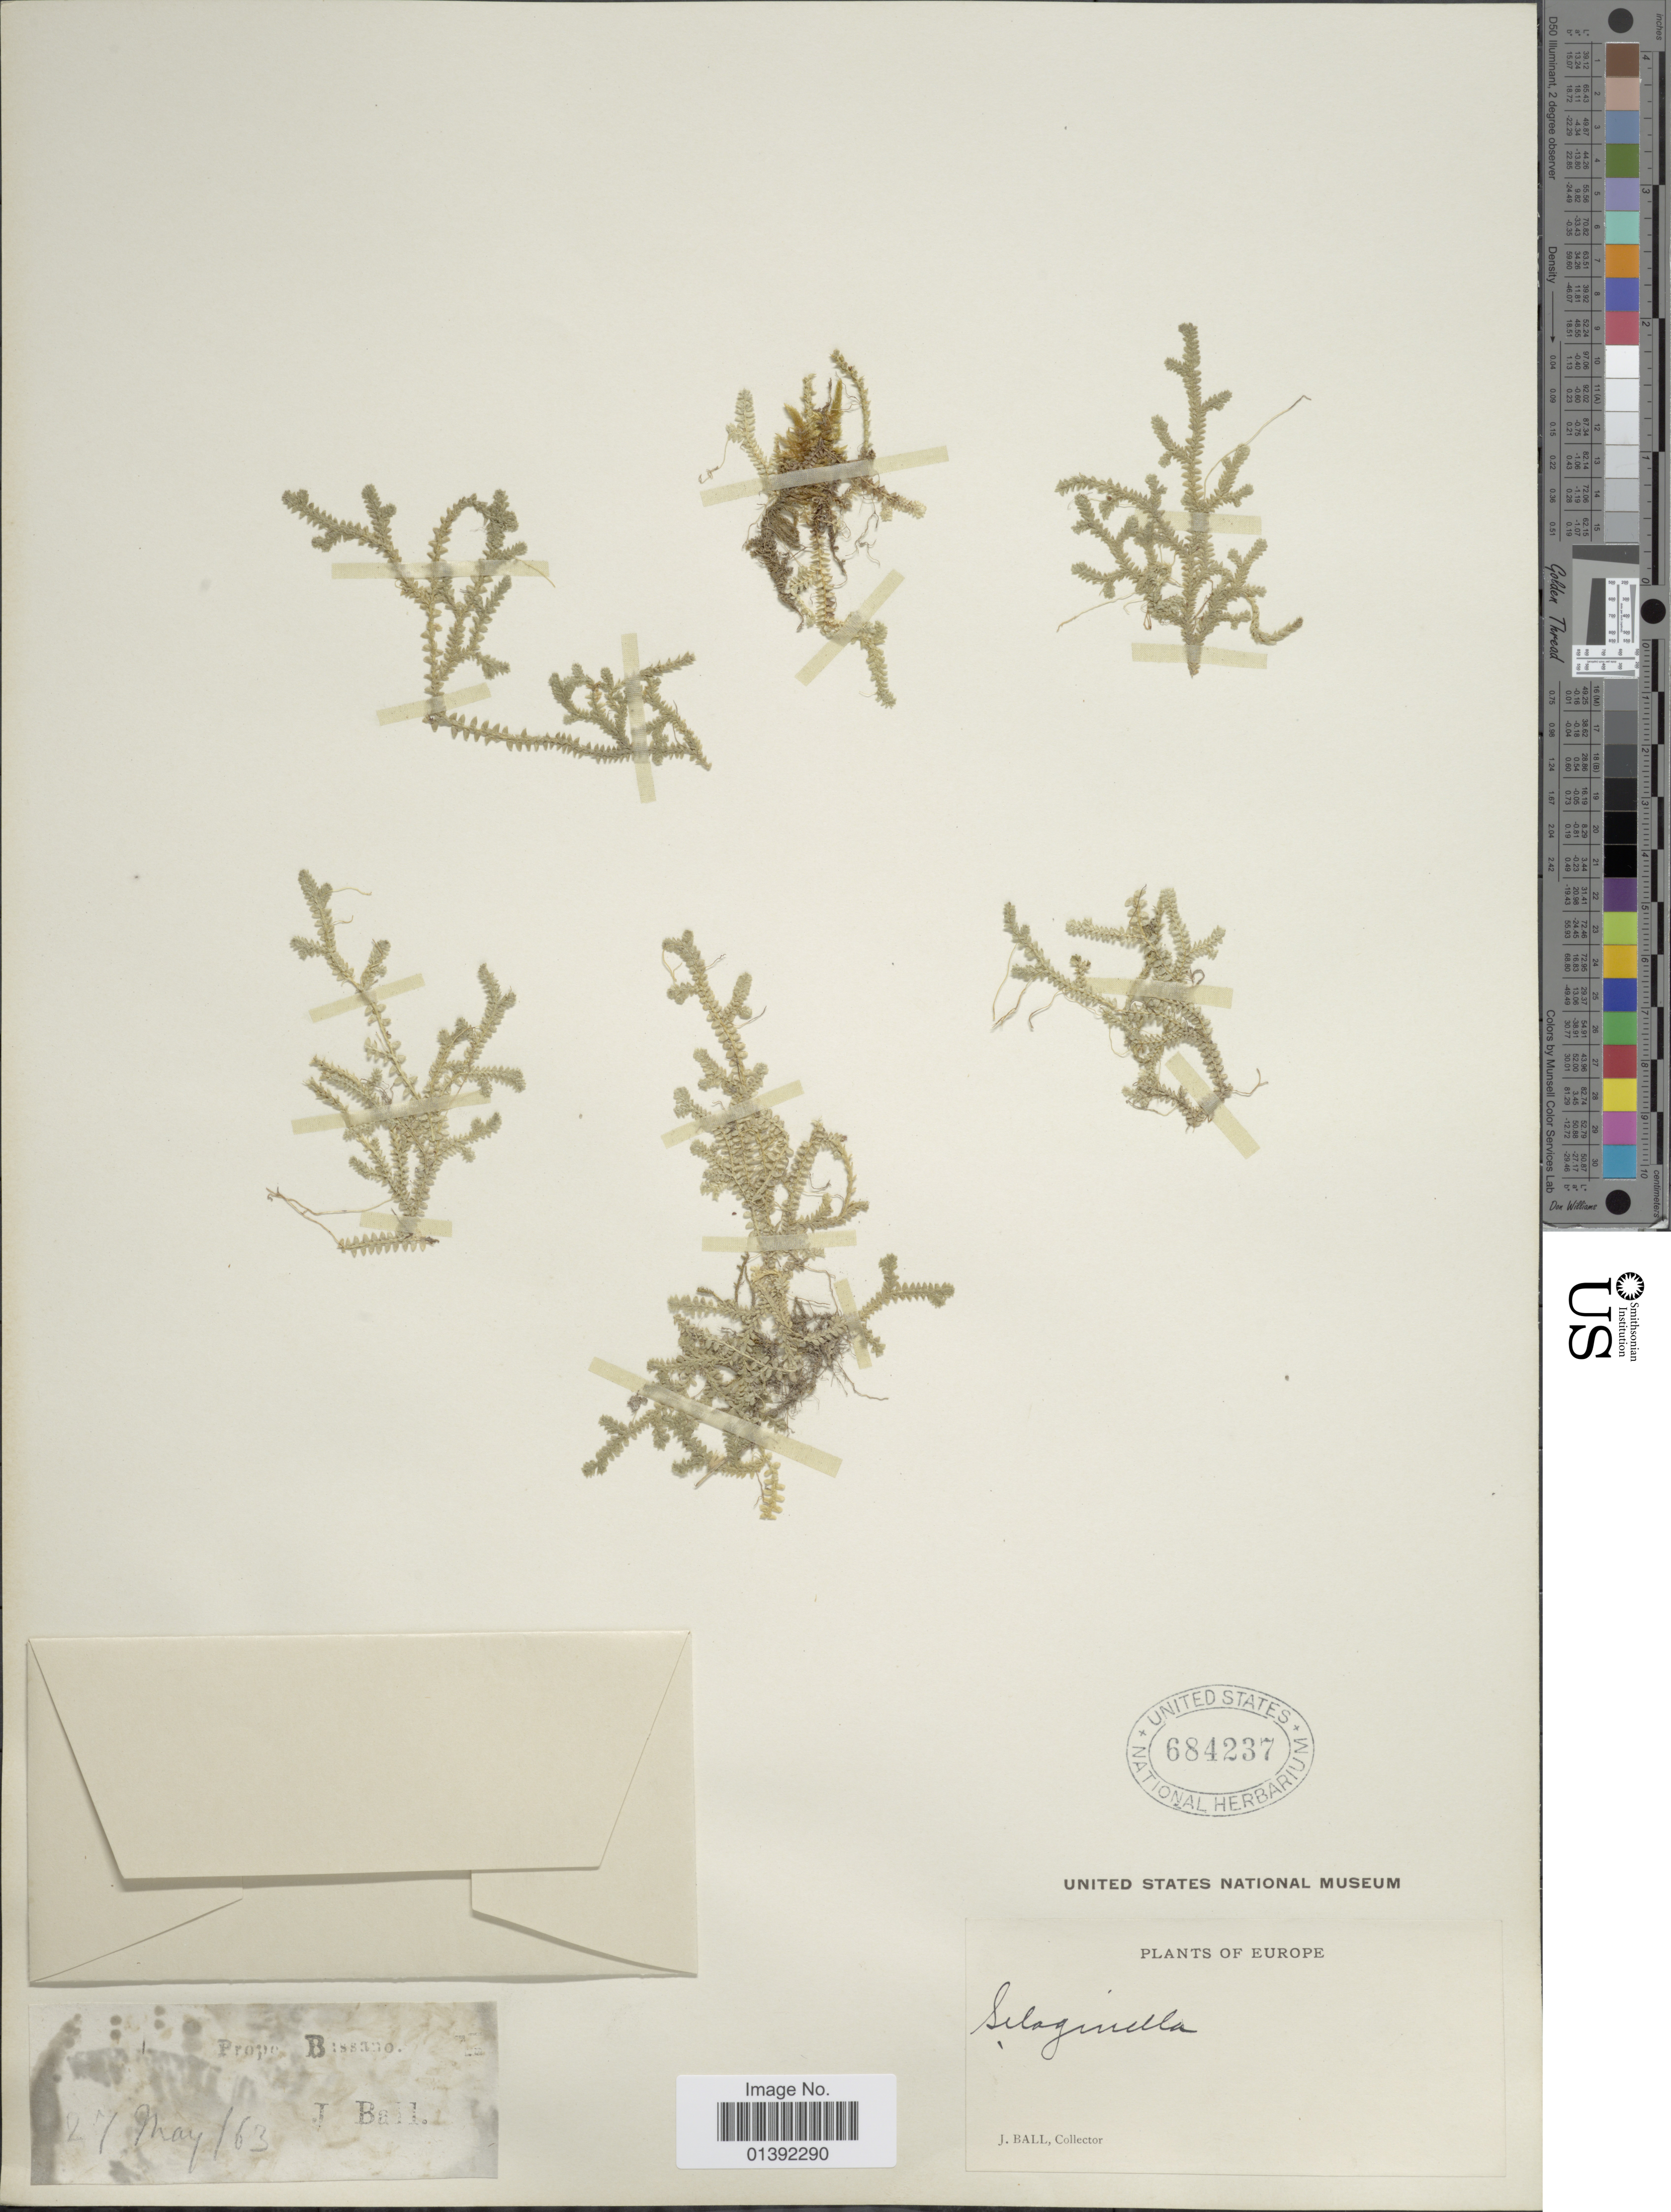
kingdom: Plantae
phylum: Tracheophyta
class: Lycopodiopsida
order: Selaginellales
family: Selaginellaceae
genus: Selaginella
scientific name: Selaginella helvetica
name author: (L.) Spring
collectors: J. Ball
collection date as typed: Transcribed d/m/y: 27/5/63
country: Italy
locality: Prope Bassano, Europe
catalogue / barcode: US 684237